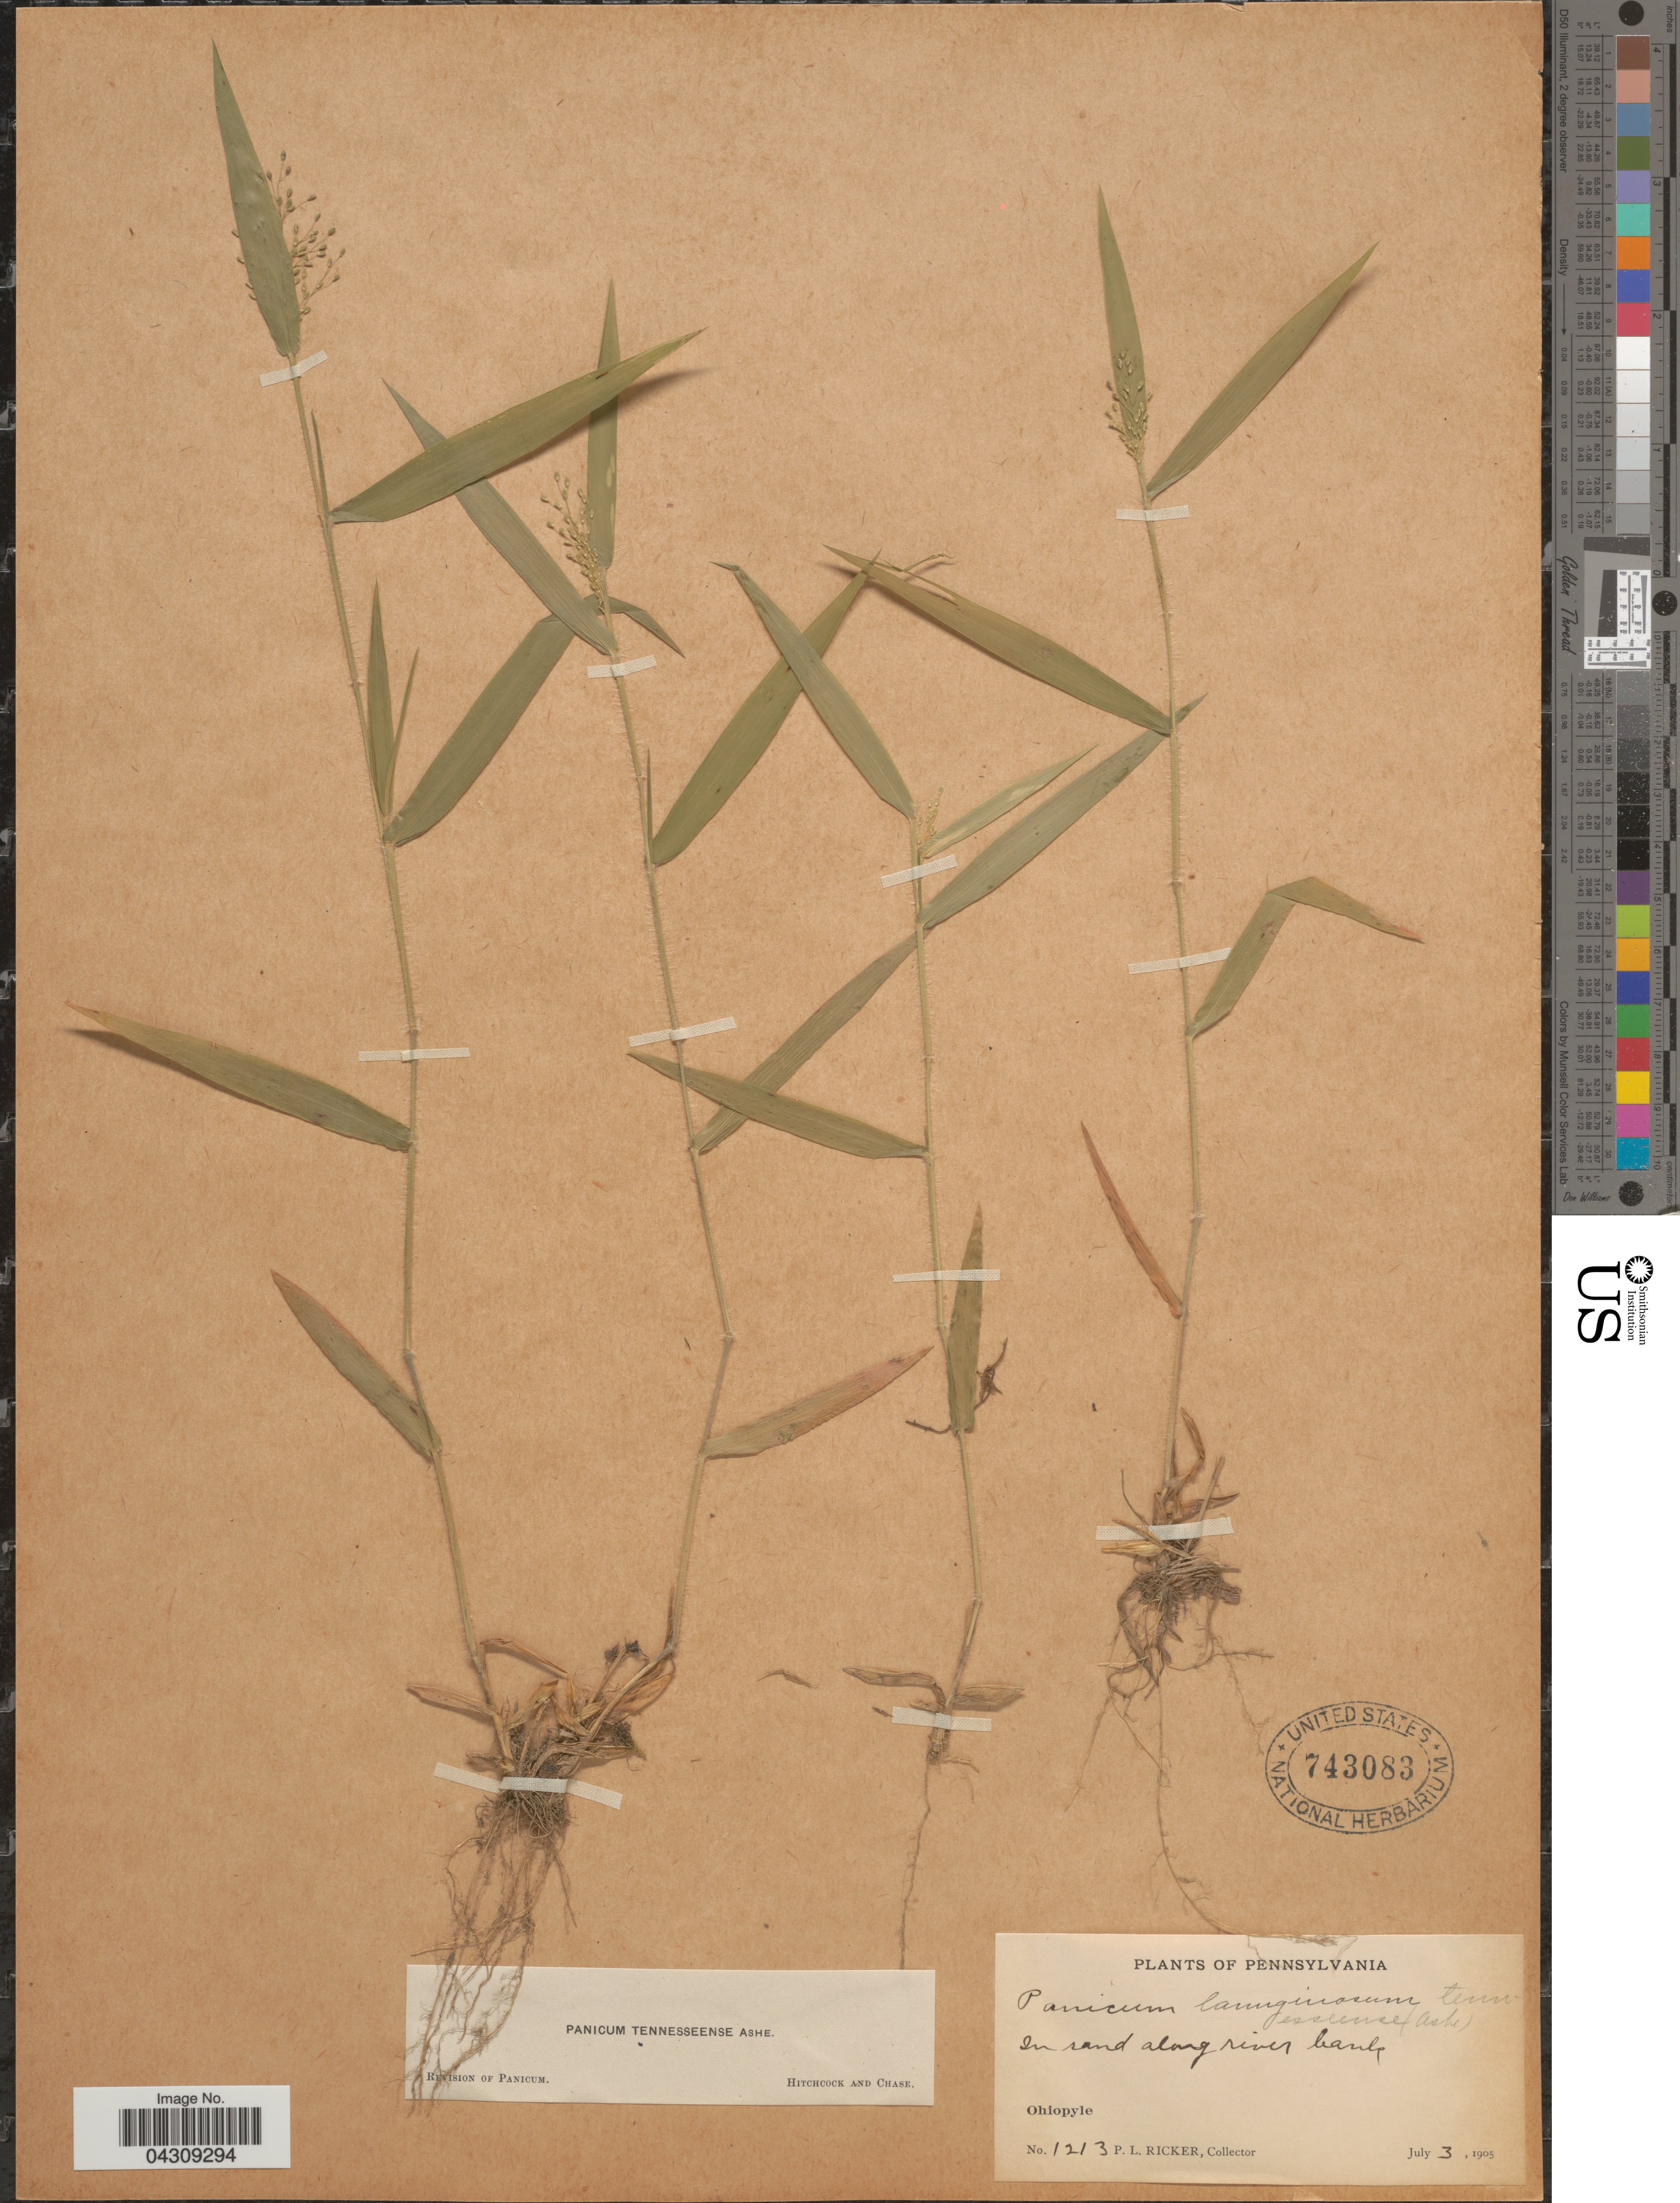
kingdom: Plantae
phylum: Tracheophyta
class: Liliopsida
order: Poales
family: Poaceae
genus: Dichanthelium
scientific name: Dichanthelium acuminatum var. acuminatum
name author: (Sw.) Gould & C.A. Clark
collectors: P. Ricker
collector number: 1213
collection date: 1905-07-03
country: United States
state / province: Pennsylvania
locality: Ohiopyle.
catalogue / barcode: US 743083